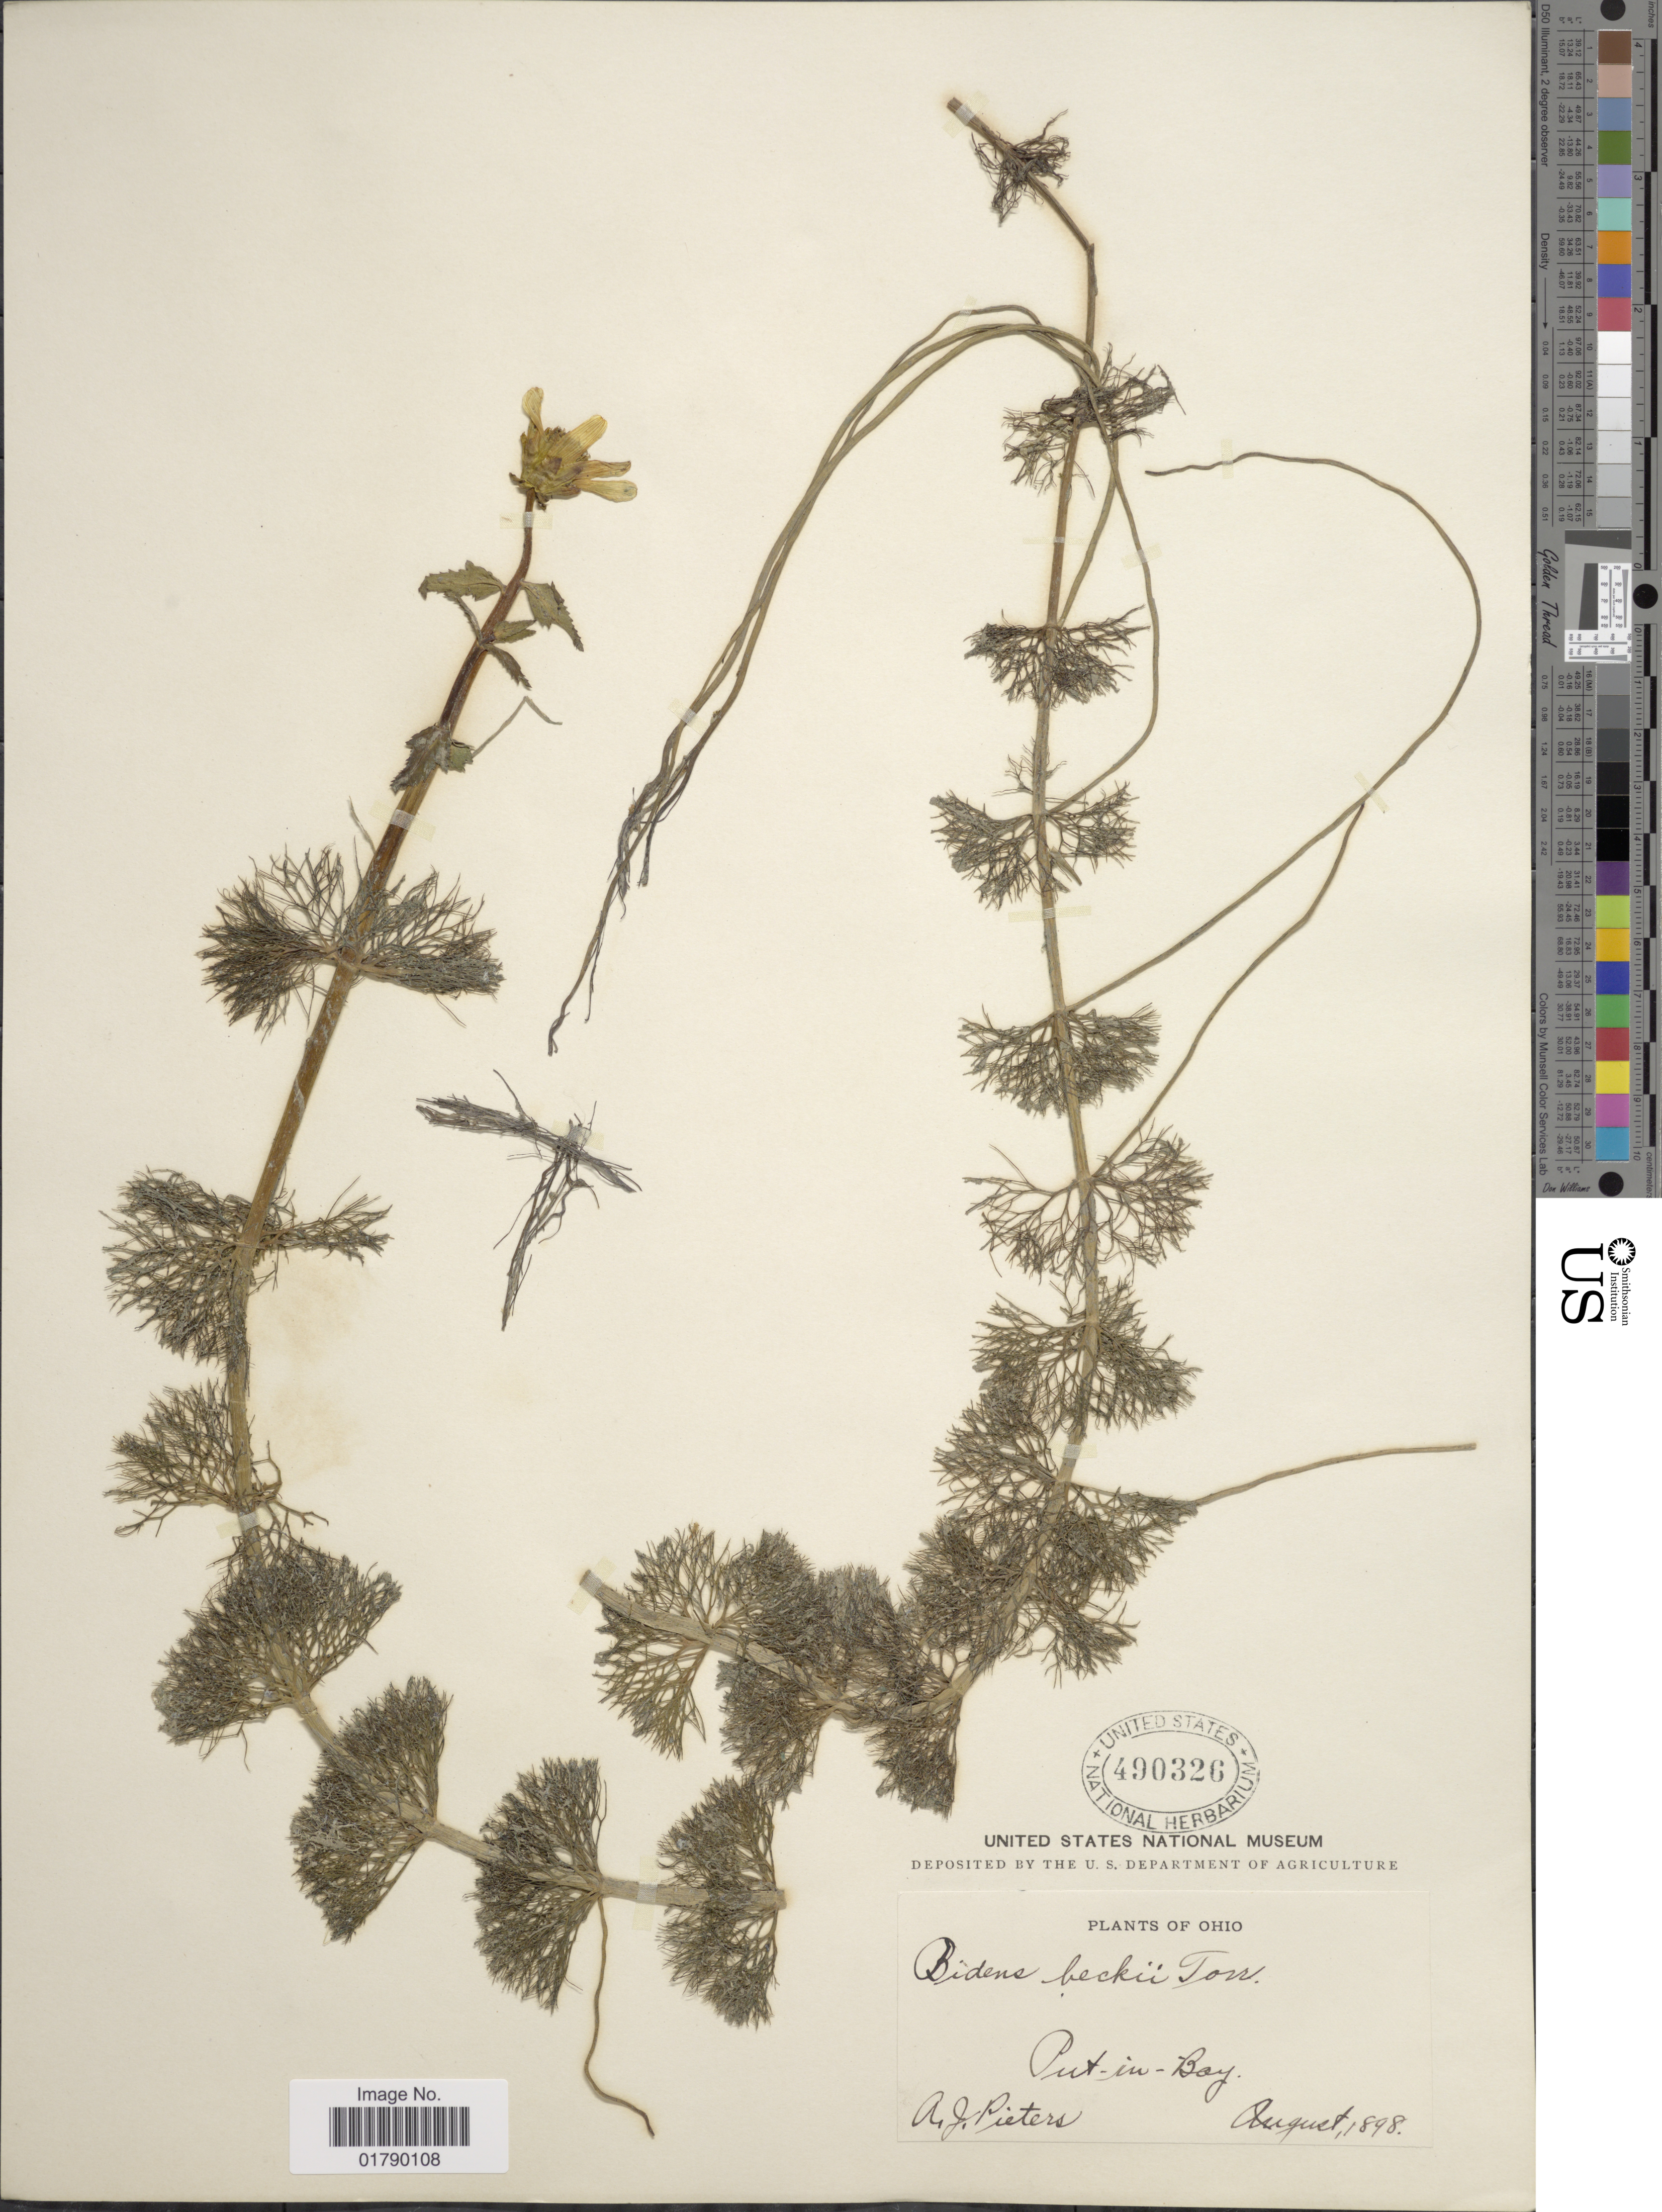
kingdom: Plantae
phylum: Tracheophyta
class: Magnoliopsida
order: Asterales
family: Asteraceae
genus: Megalodonta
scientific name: Megalodonta sp.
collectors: A. Pieters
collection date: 1898-08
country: United States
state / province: Ohio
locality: Put in Bay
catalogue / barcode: US 490326